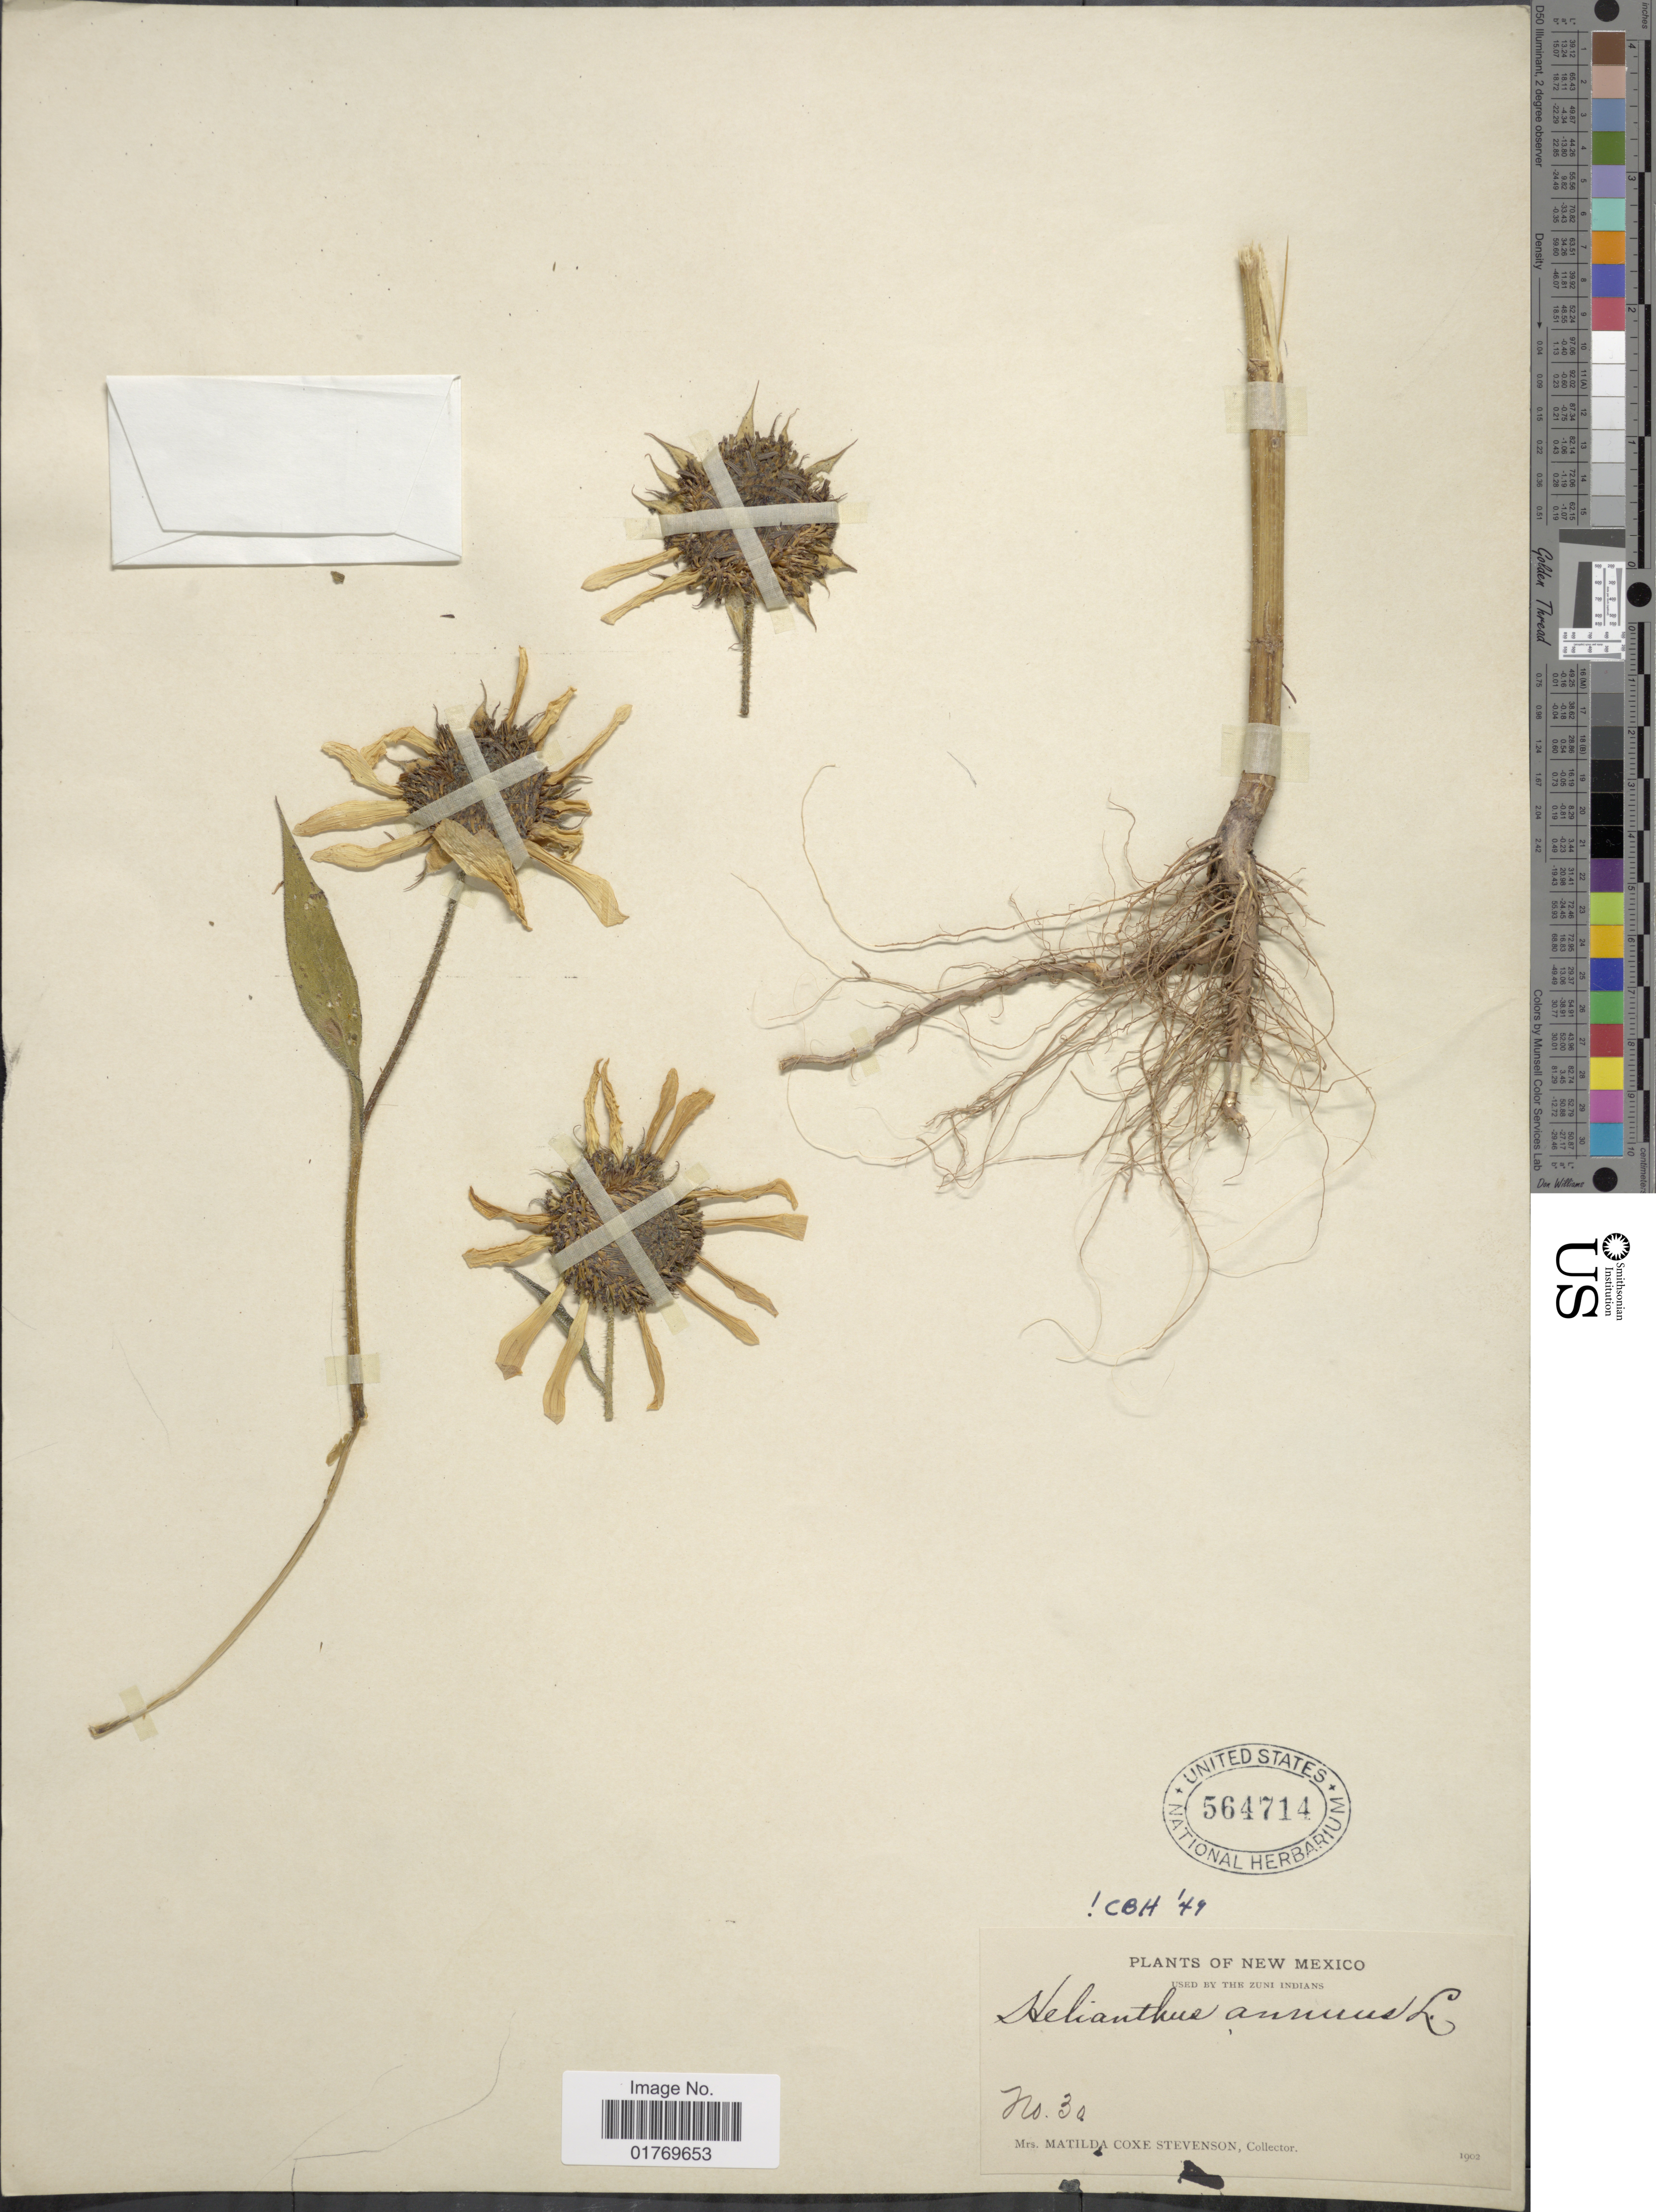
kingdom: Plantae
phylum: Tracheophyta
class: Magnoliopsida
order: Asterales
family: Asteraceae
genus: Helianthus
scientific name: Helianthus annuus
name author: L.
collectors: M. Stevenson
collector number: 30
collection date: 1902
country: United States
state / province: New Mexico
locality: By The Zuni Indians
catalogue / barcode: US 564714